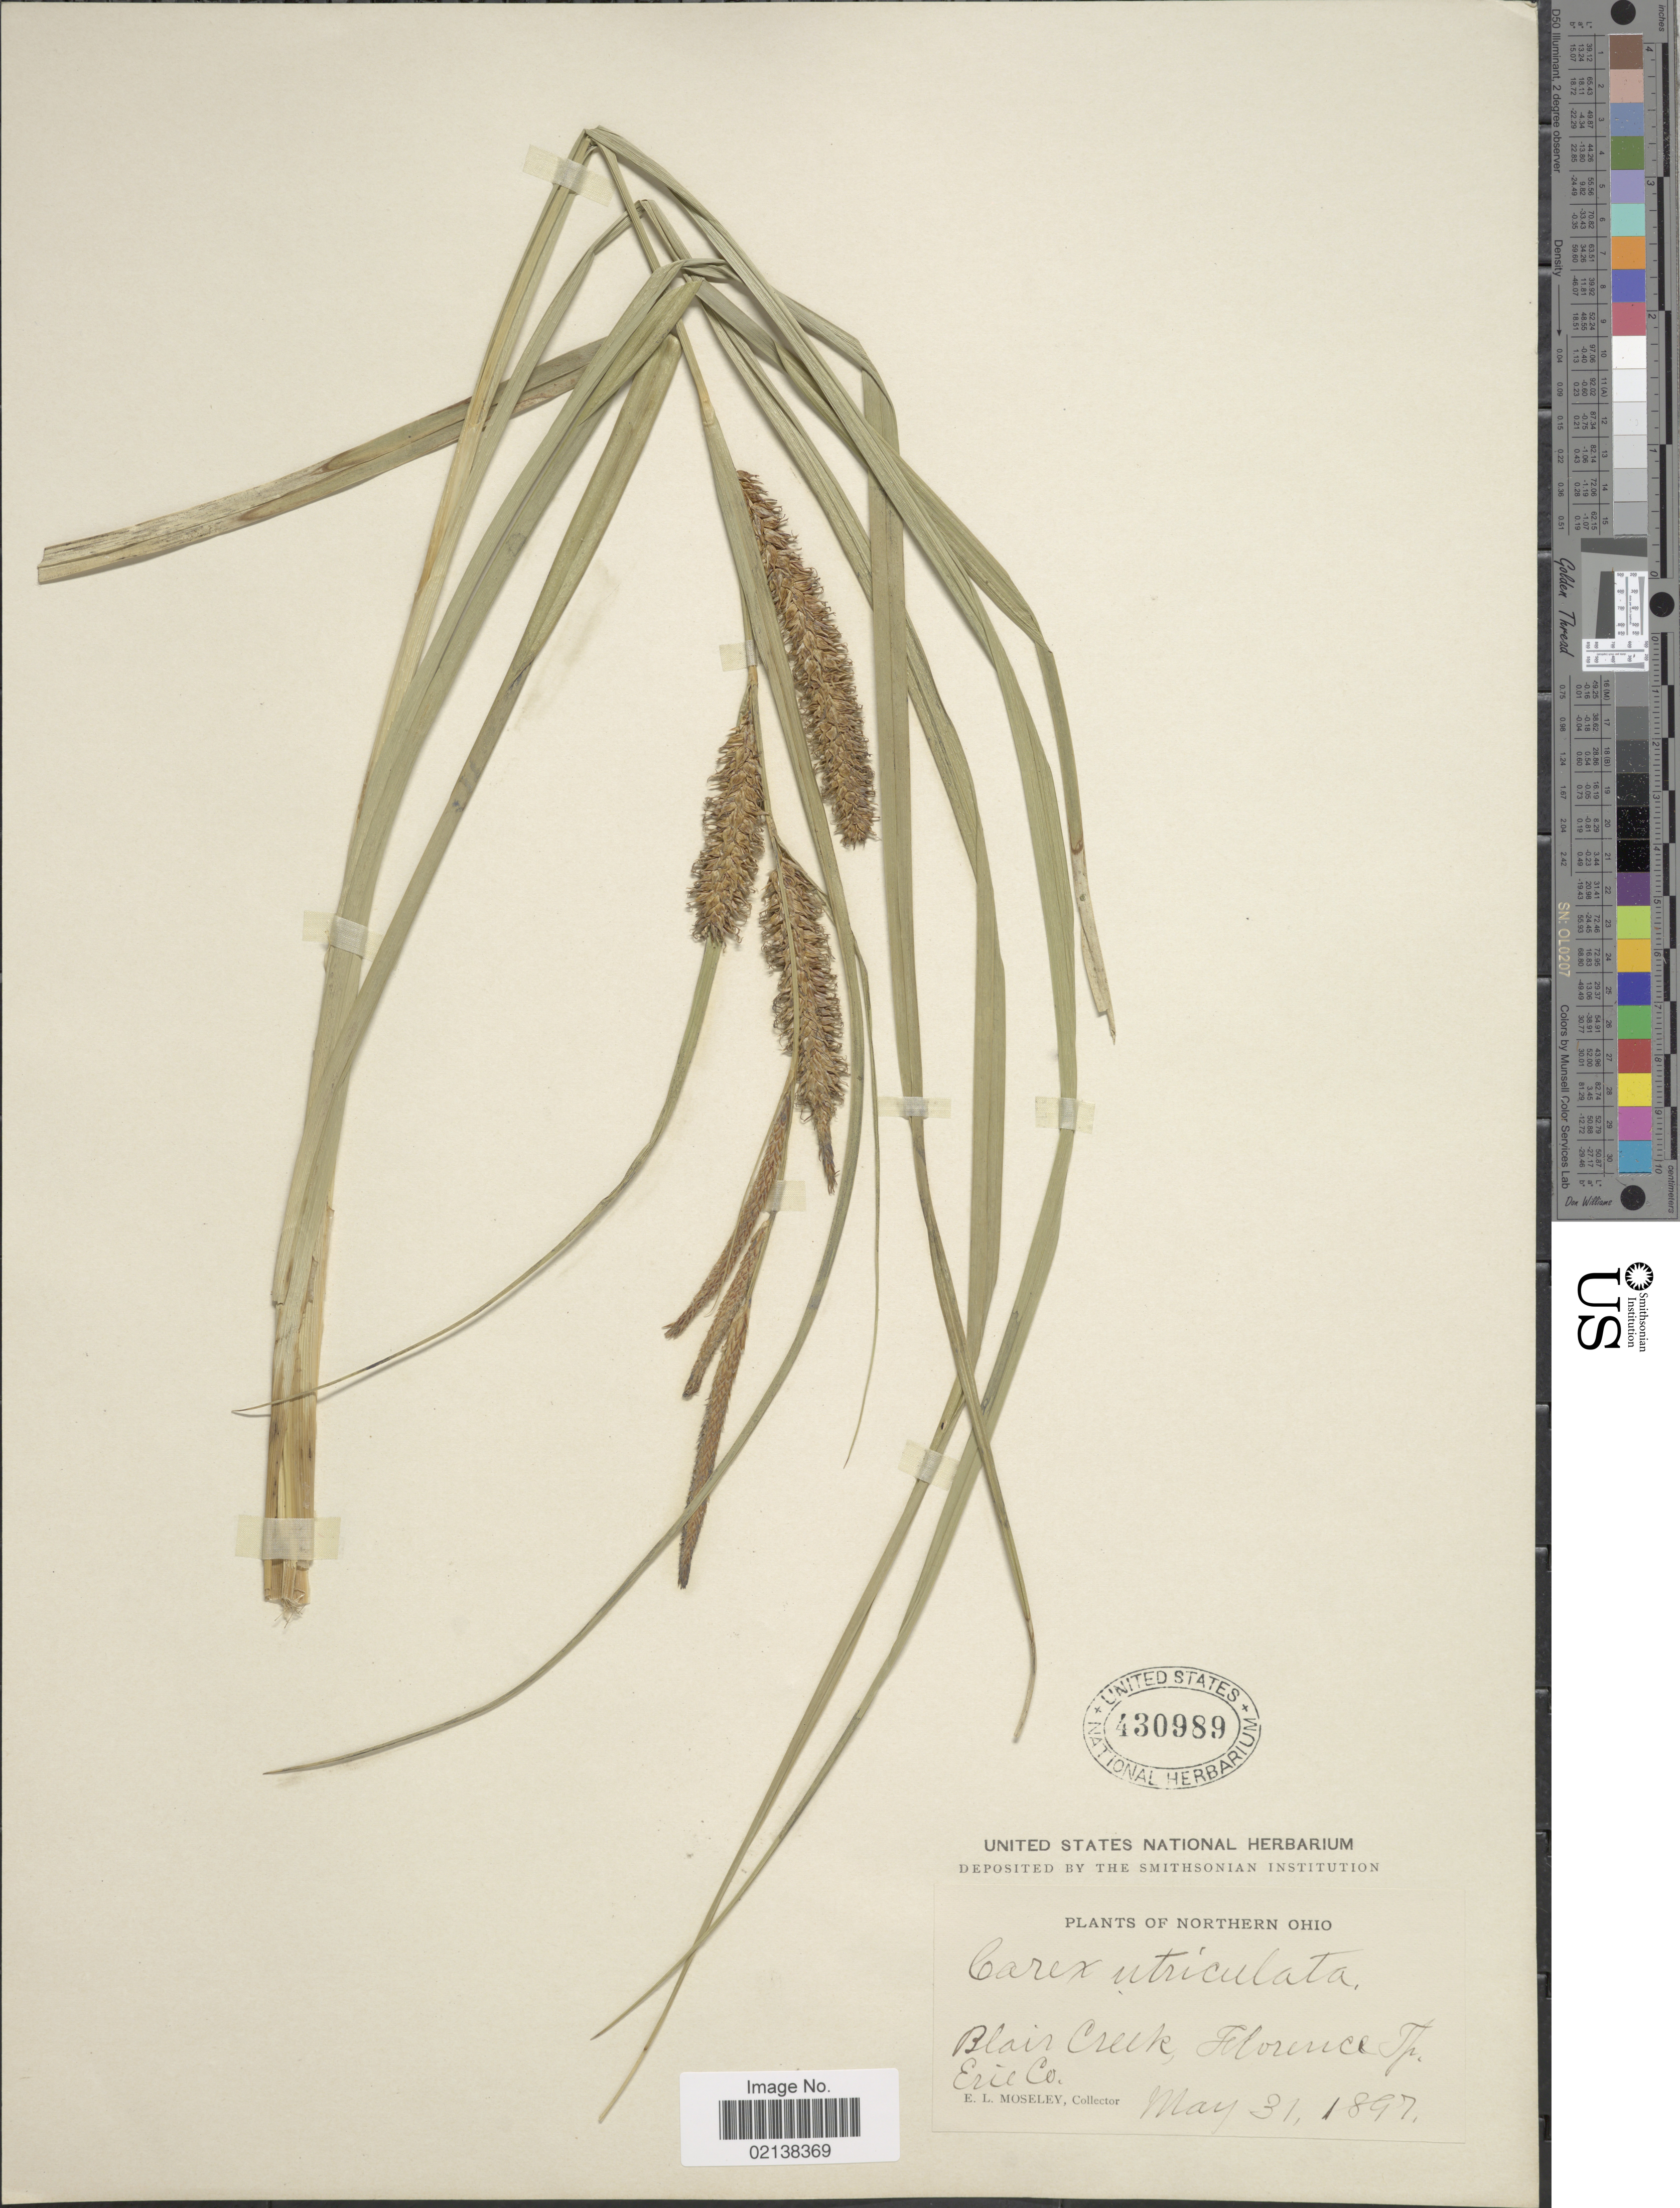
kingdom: Plantae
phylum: Tracheophyta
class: Liliopsida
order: Poales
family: Cyperaceae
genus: Carex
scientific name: Carex utriculata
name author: Boott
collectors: E. Moseley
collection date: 1897-05-31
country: United States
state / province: Ohio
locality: Blair Creek, Florence Tp. Erie Co.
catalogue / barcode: US 430989